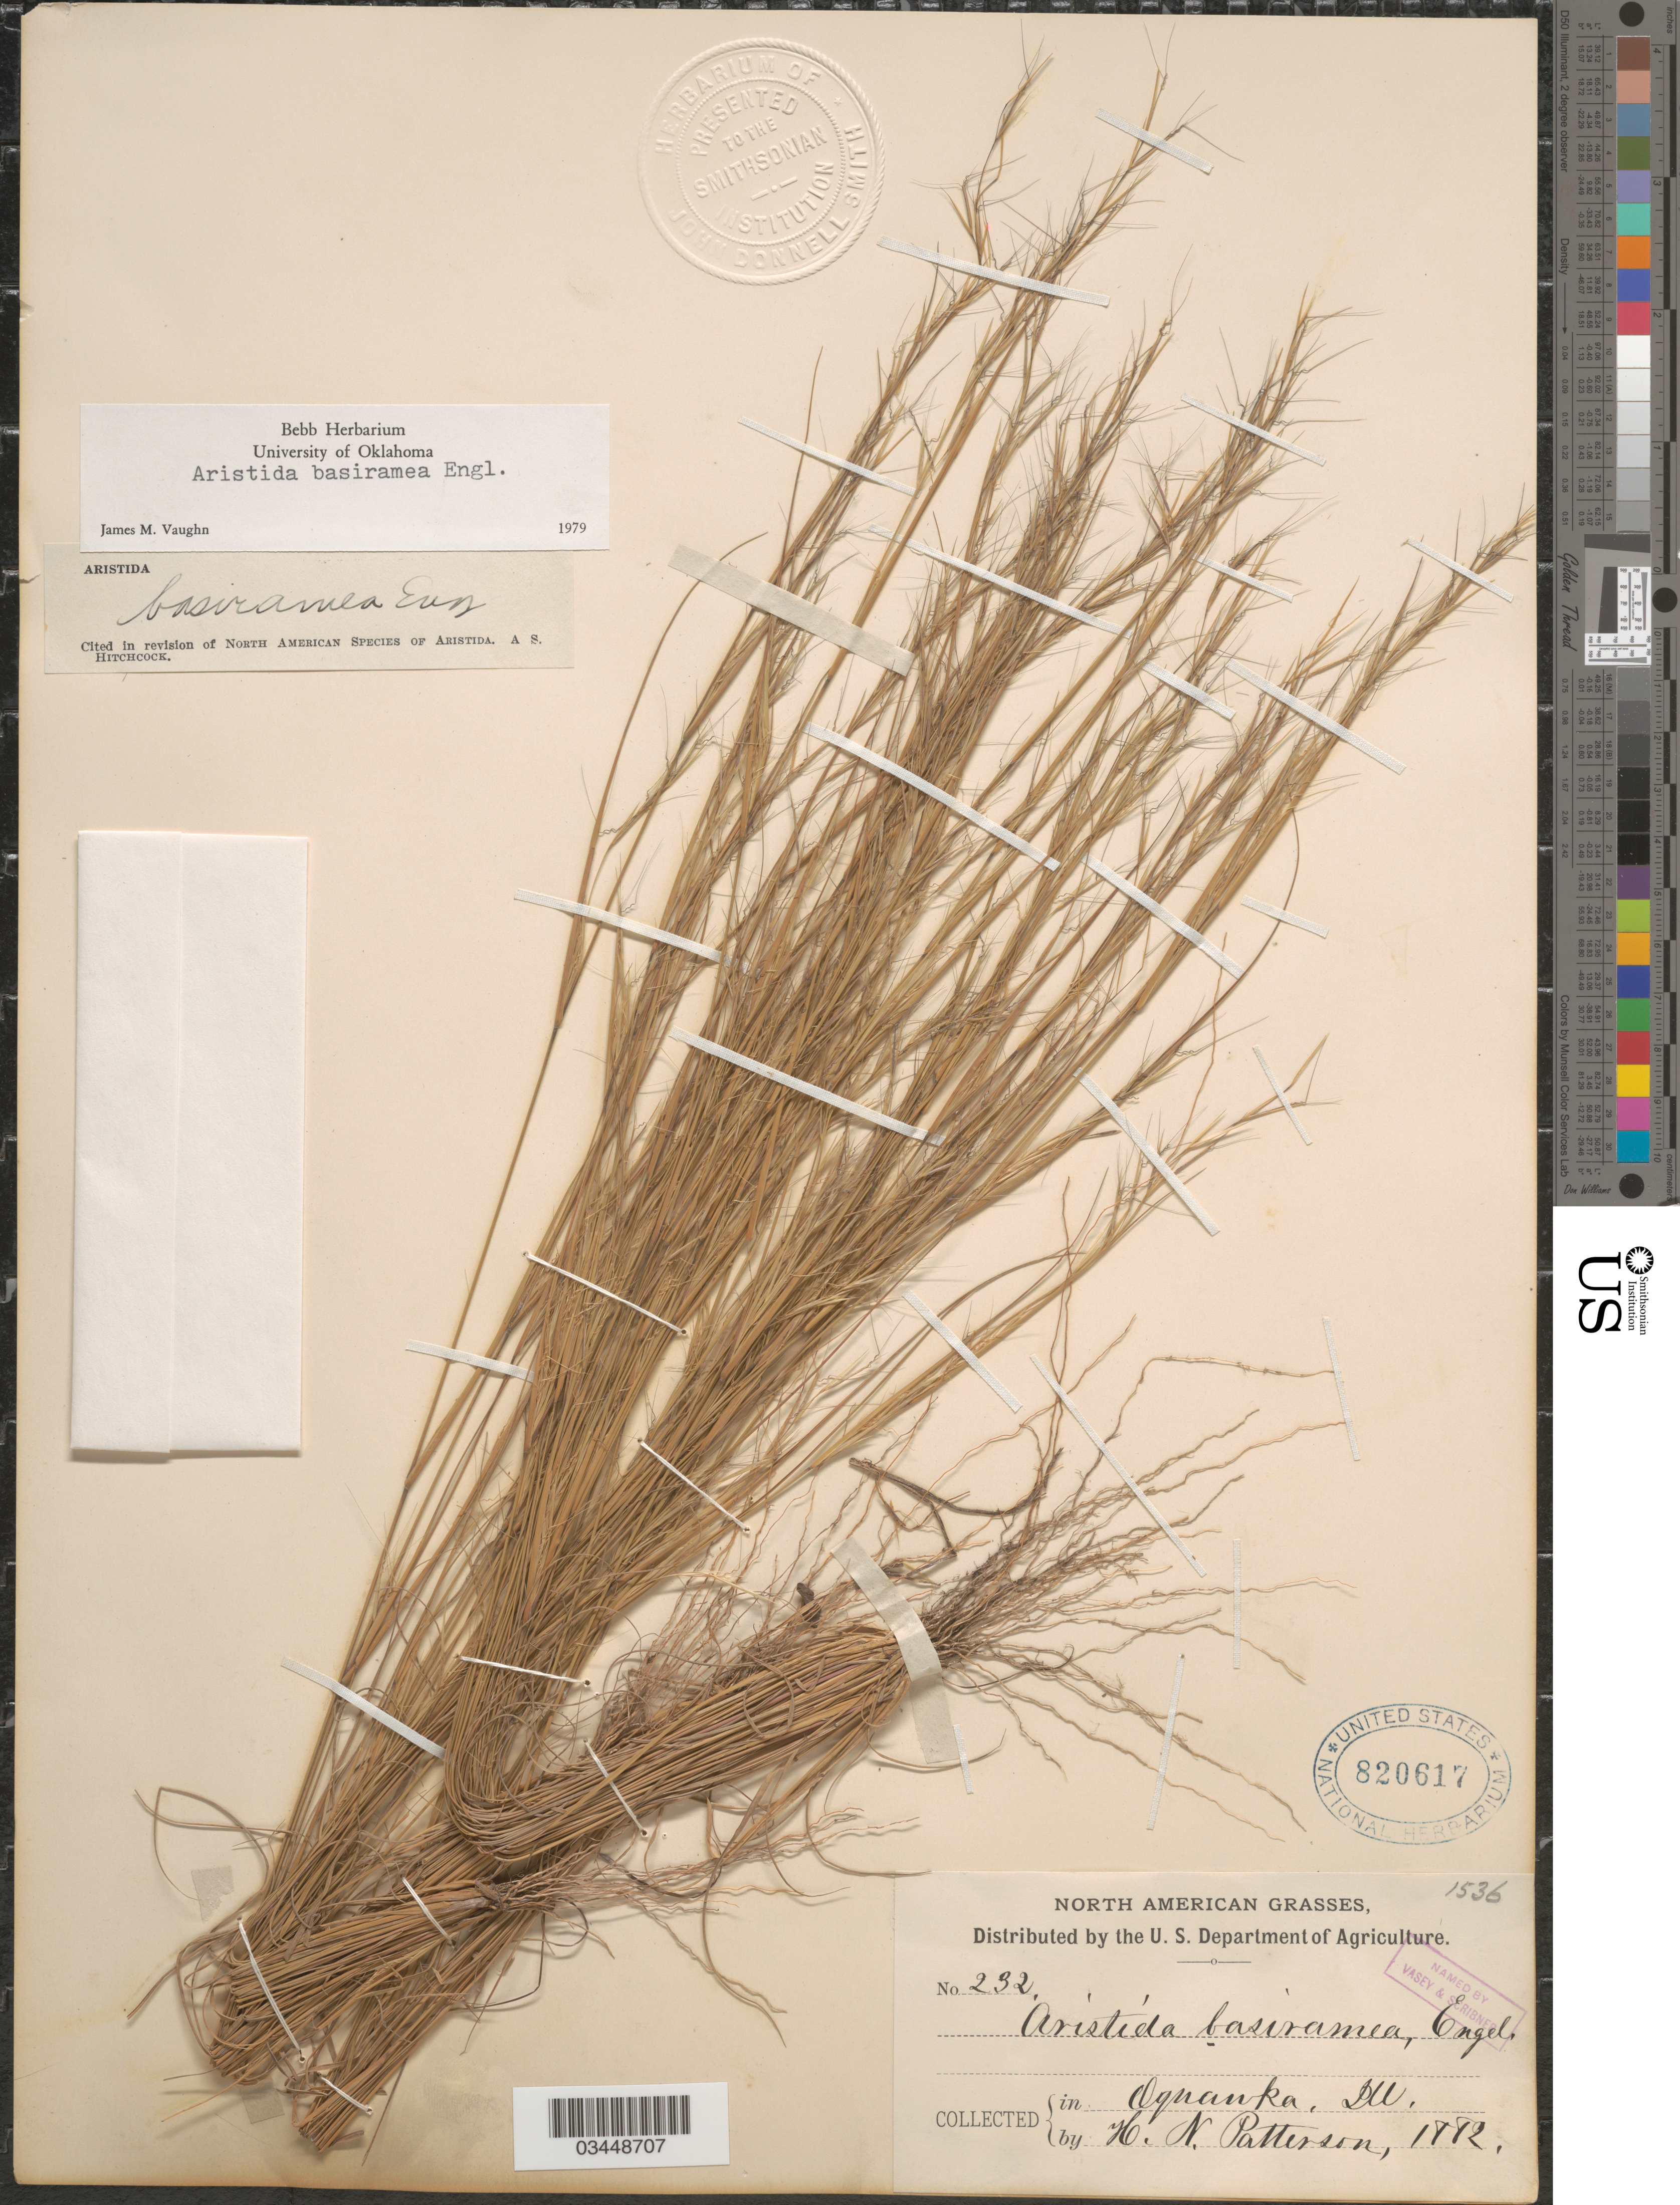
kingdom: Plantae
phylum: Tracheophyta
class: Liliopsida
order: Poales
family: Poaceae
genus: Aristida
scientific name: Aristida basiramea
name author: Engelm. ex Vasey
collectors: H. N. Patterson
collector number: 232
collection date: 1882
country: United States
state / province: Illinois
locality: Oquawka.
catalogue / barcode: US 820617